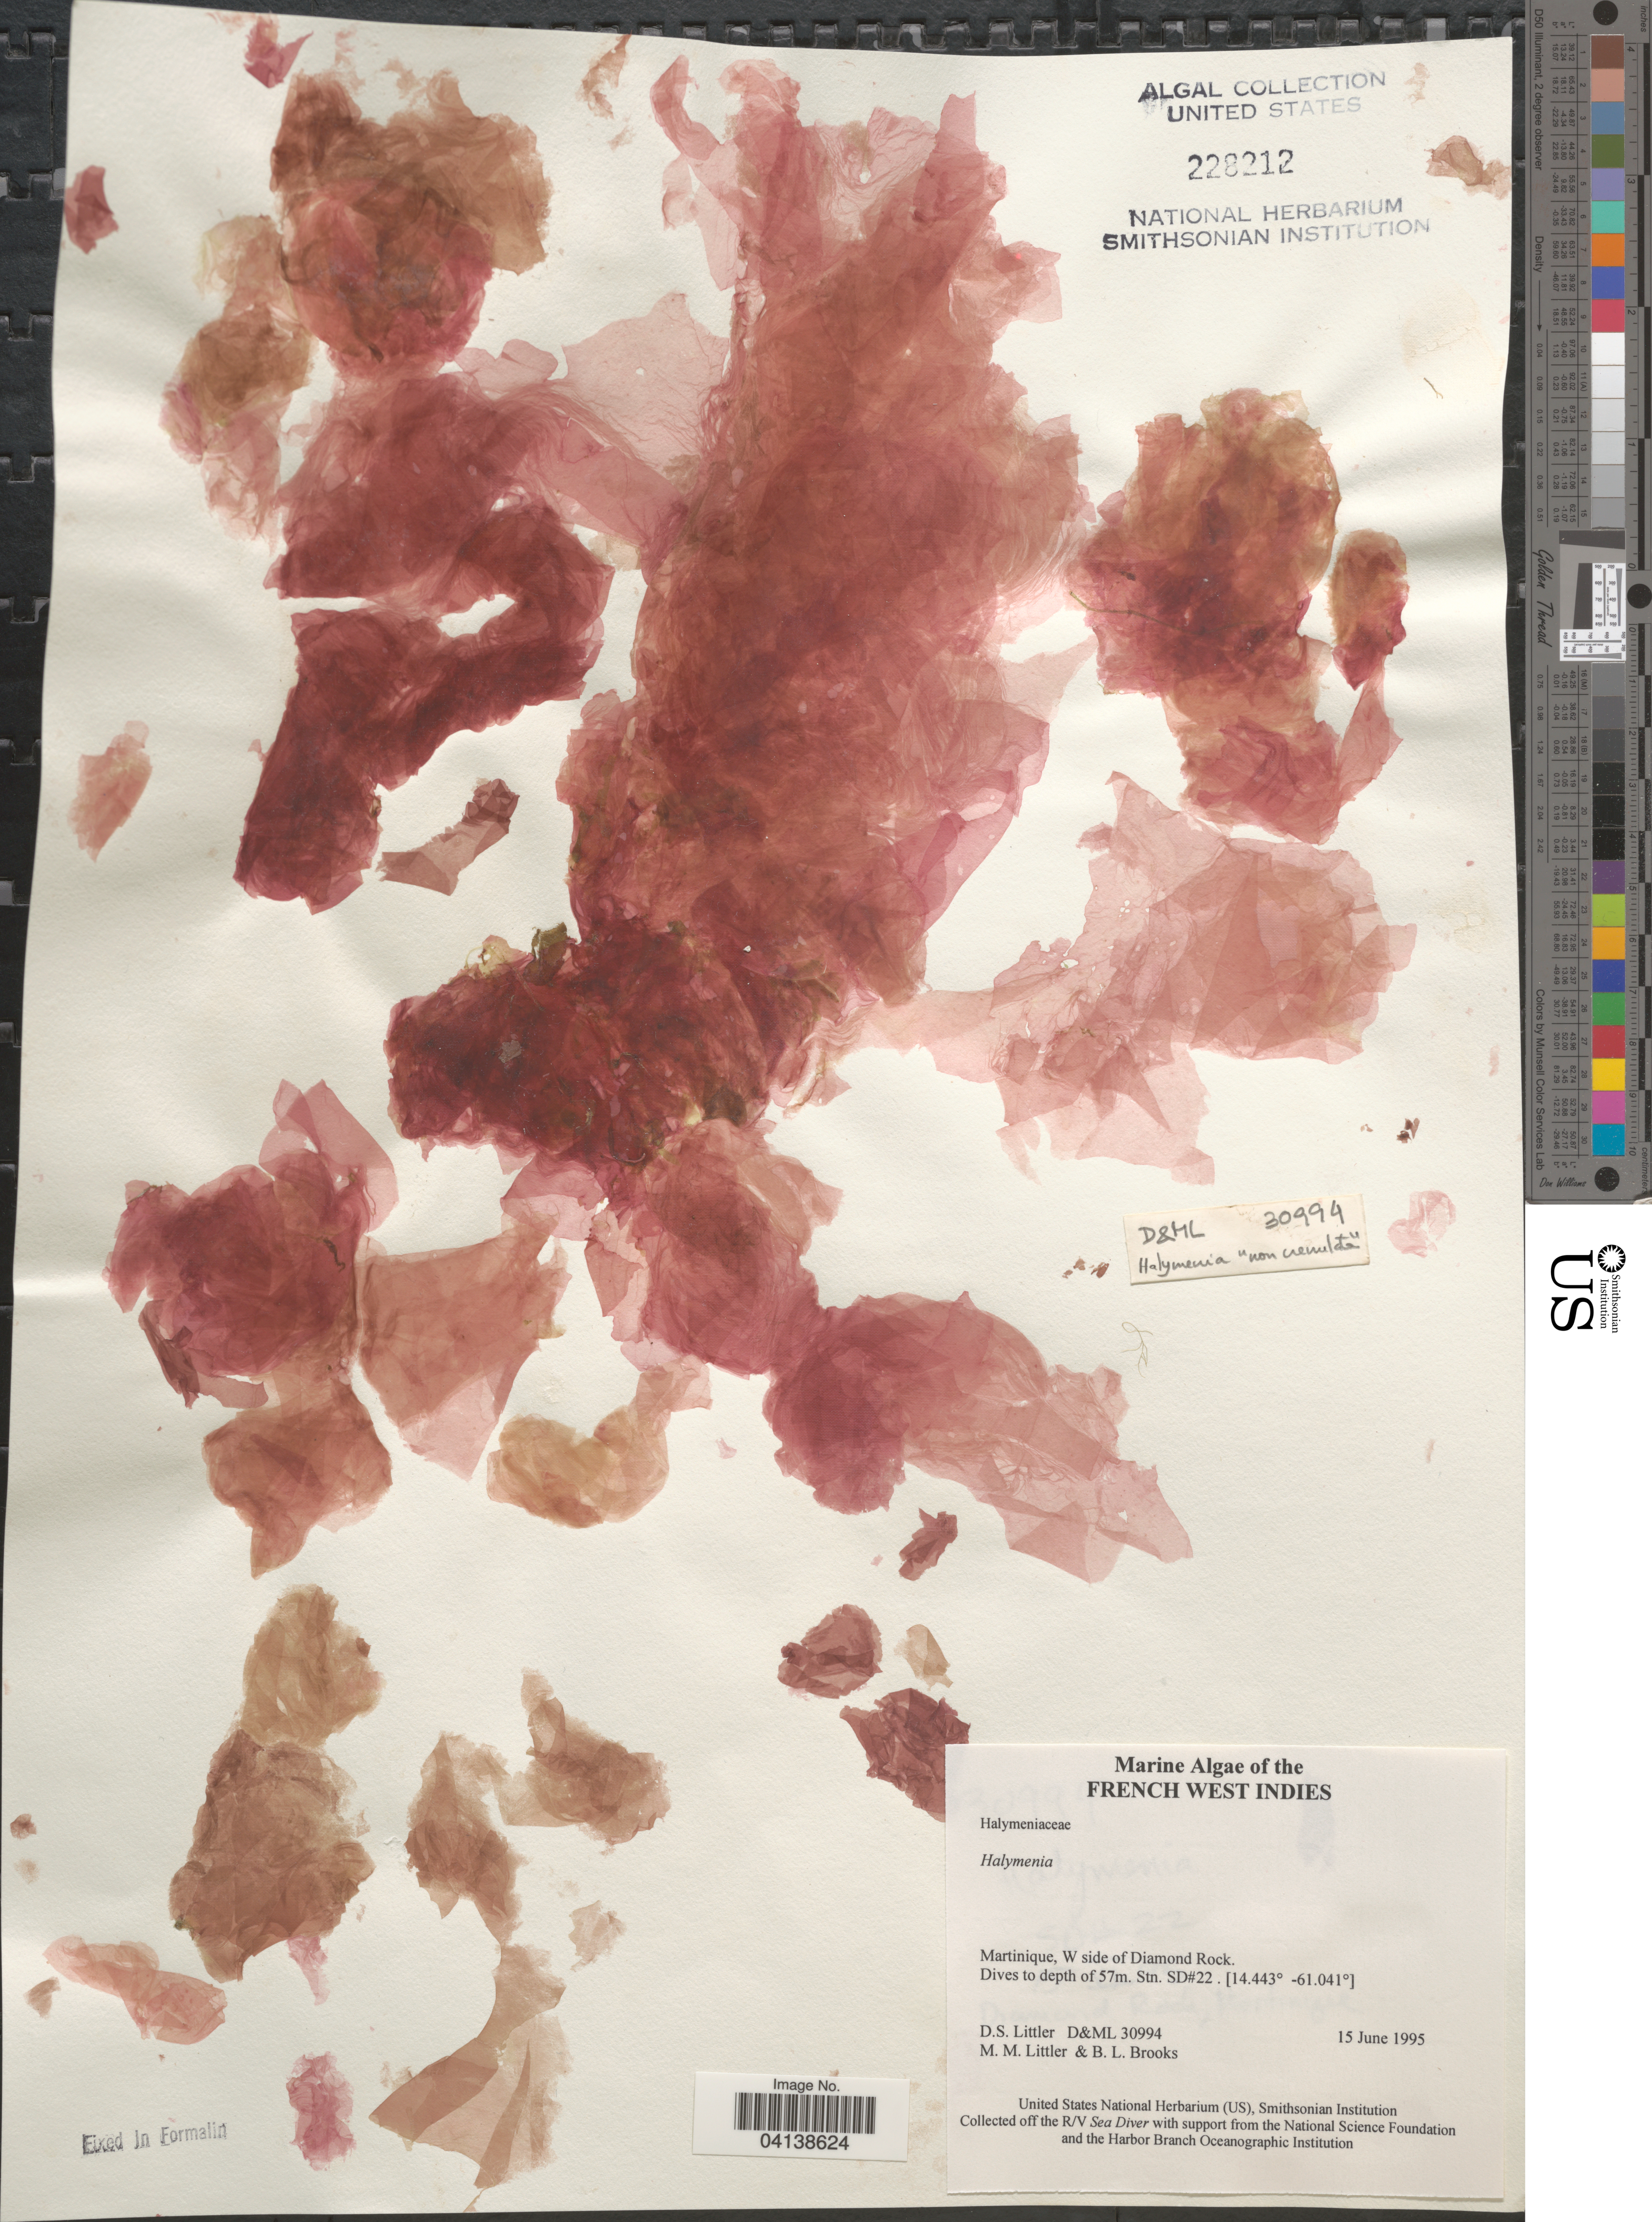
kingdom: Plantae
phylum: Rhodophyta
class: Florideophyceae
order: Halymeniales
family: Halymeniaceae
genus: Halymenia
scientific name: Halymenia sp.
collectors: D. S. Littler & B. Brooks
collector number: D&ML30994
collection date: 1995-06-15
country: Martinique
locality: French West Indies. W side of Diamond Rock. Stn. SD#22.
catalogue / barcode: US 228212